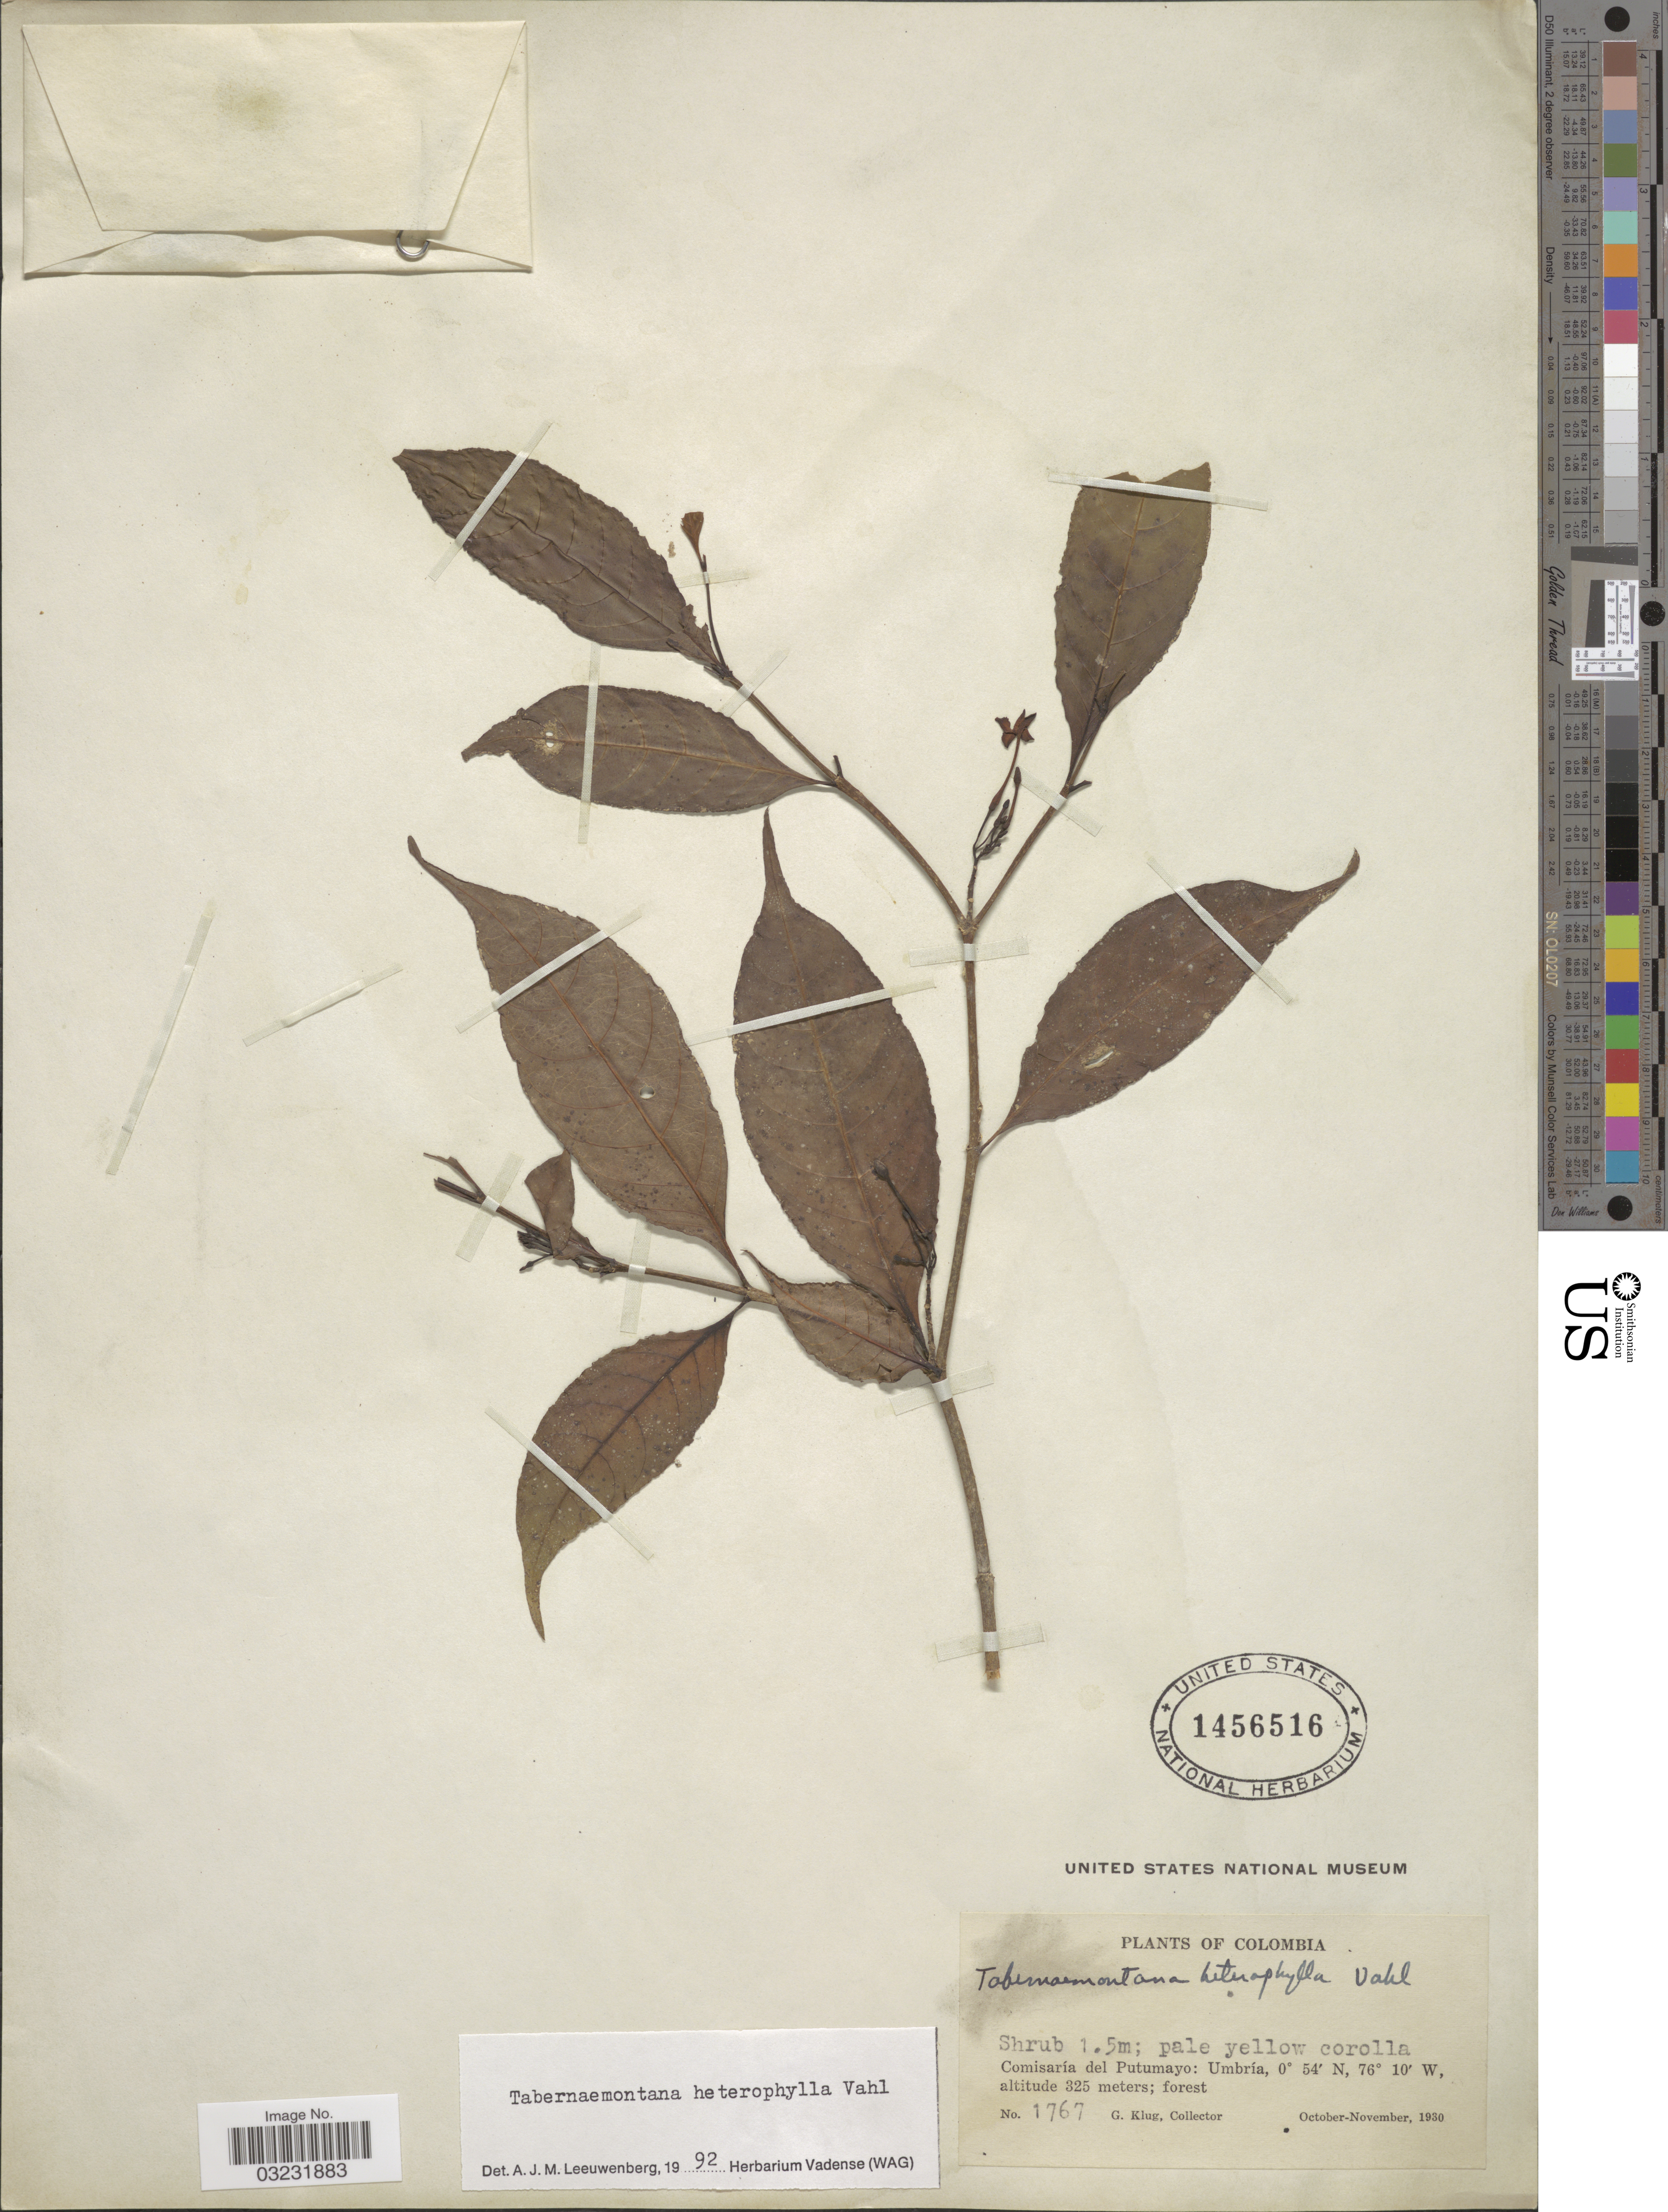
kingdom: Plantae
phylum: Tracheophyta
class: Magnoliopsida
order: Gentianales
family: Apocynaceae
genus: Tabernaemontana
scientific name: Tabernaemontana heterophylla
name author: Vahl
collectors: G. Klug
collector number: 1767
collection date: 1930-10/1930-11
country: Colombia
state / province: Putumayo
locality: Comisaría del Putumayo: Umbría.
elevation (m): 325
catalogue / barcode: US 1456516